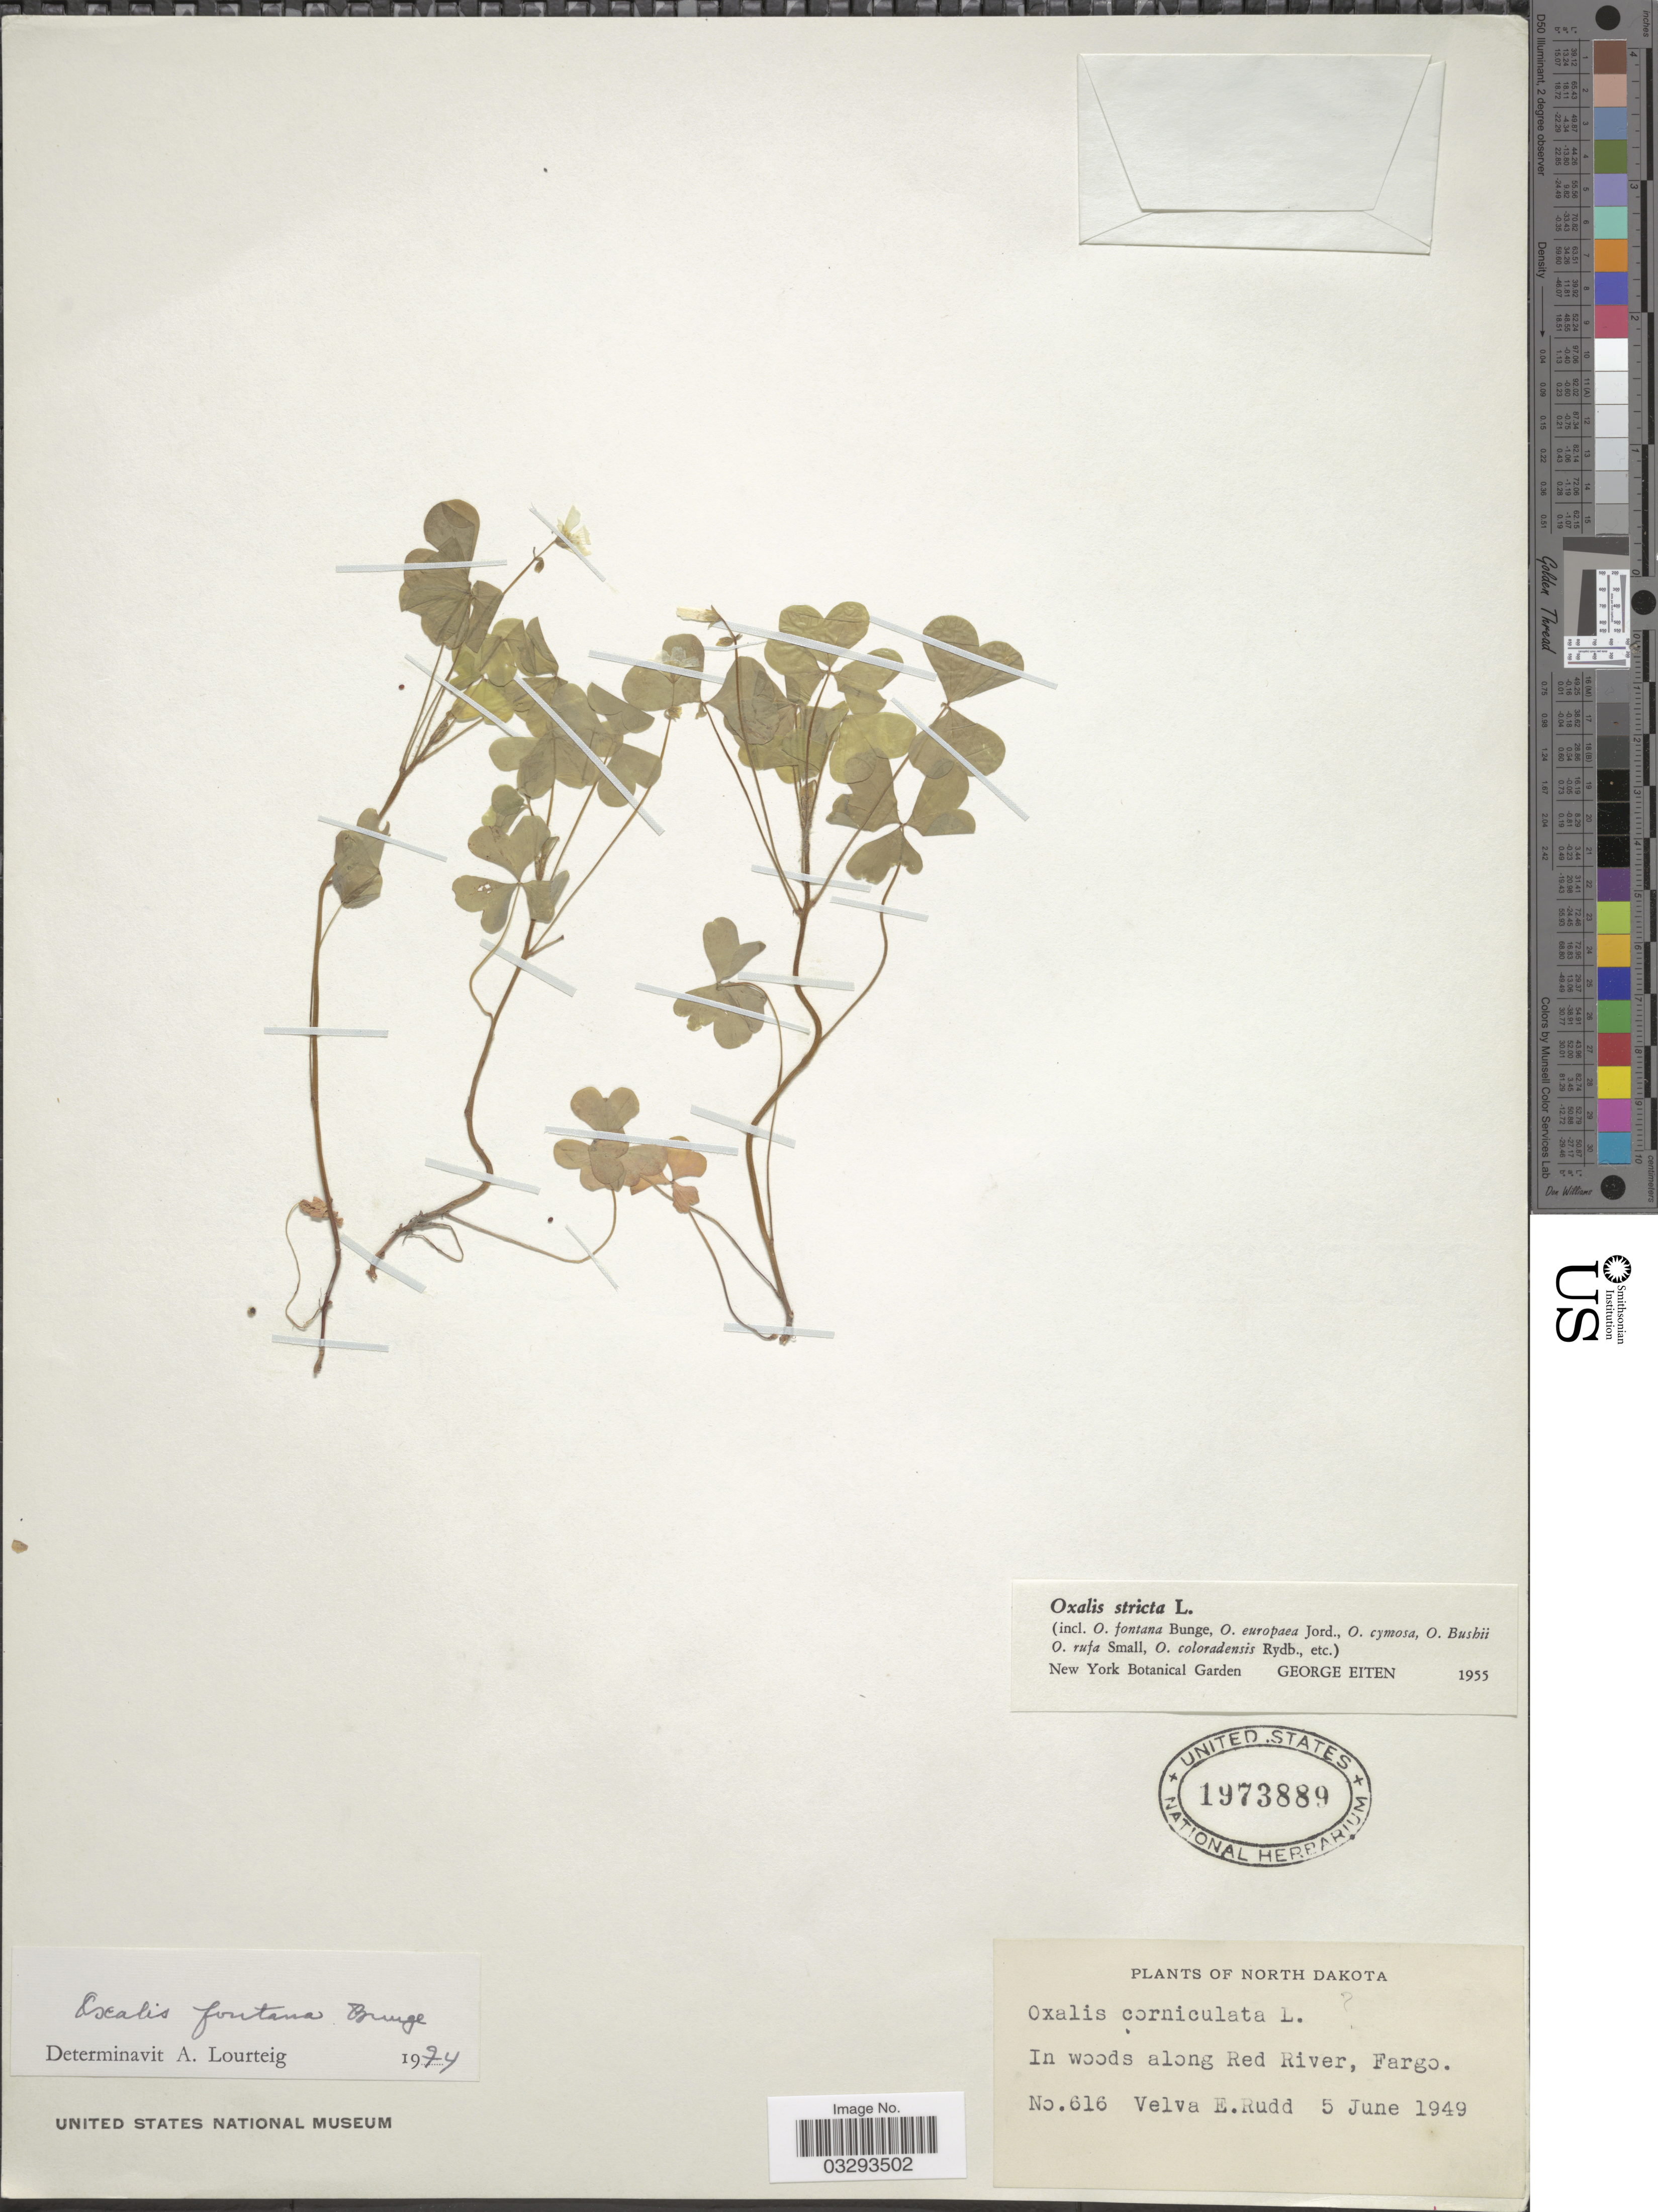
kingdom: Plantae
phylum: Tracheophyta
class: Magnoliopsida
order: Oxalidales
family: Oxalidaceae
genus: Oxalis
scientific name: Oxalis fontana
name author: Bunge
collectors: V. E. Rudd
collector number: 616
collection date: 1949-06-05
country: United States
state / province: North Dakota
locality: In woods along Red River, Fargo.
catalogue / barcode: US 1973889